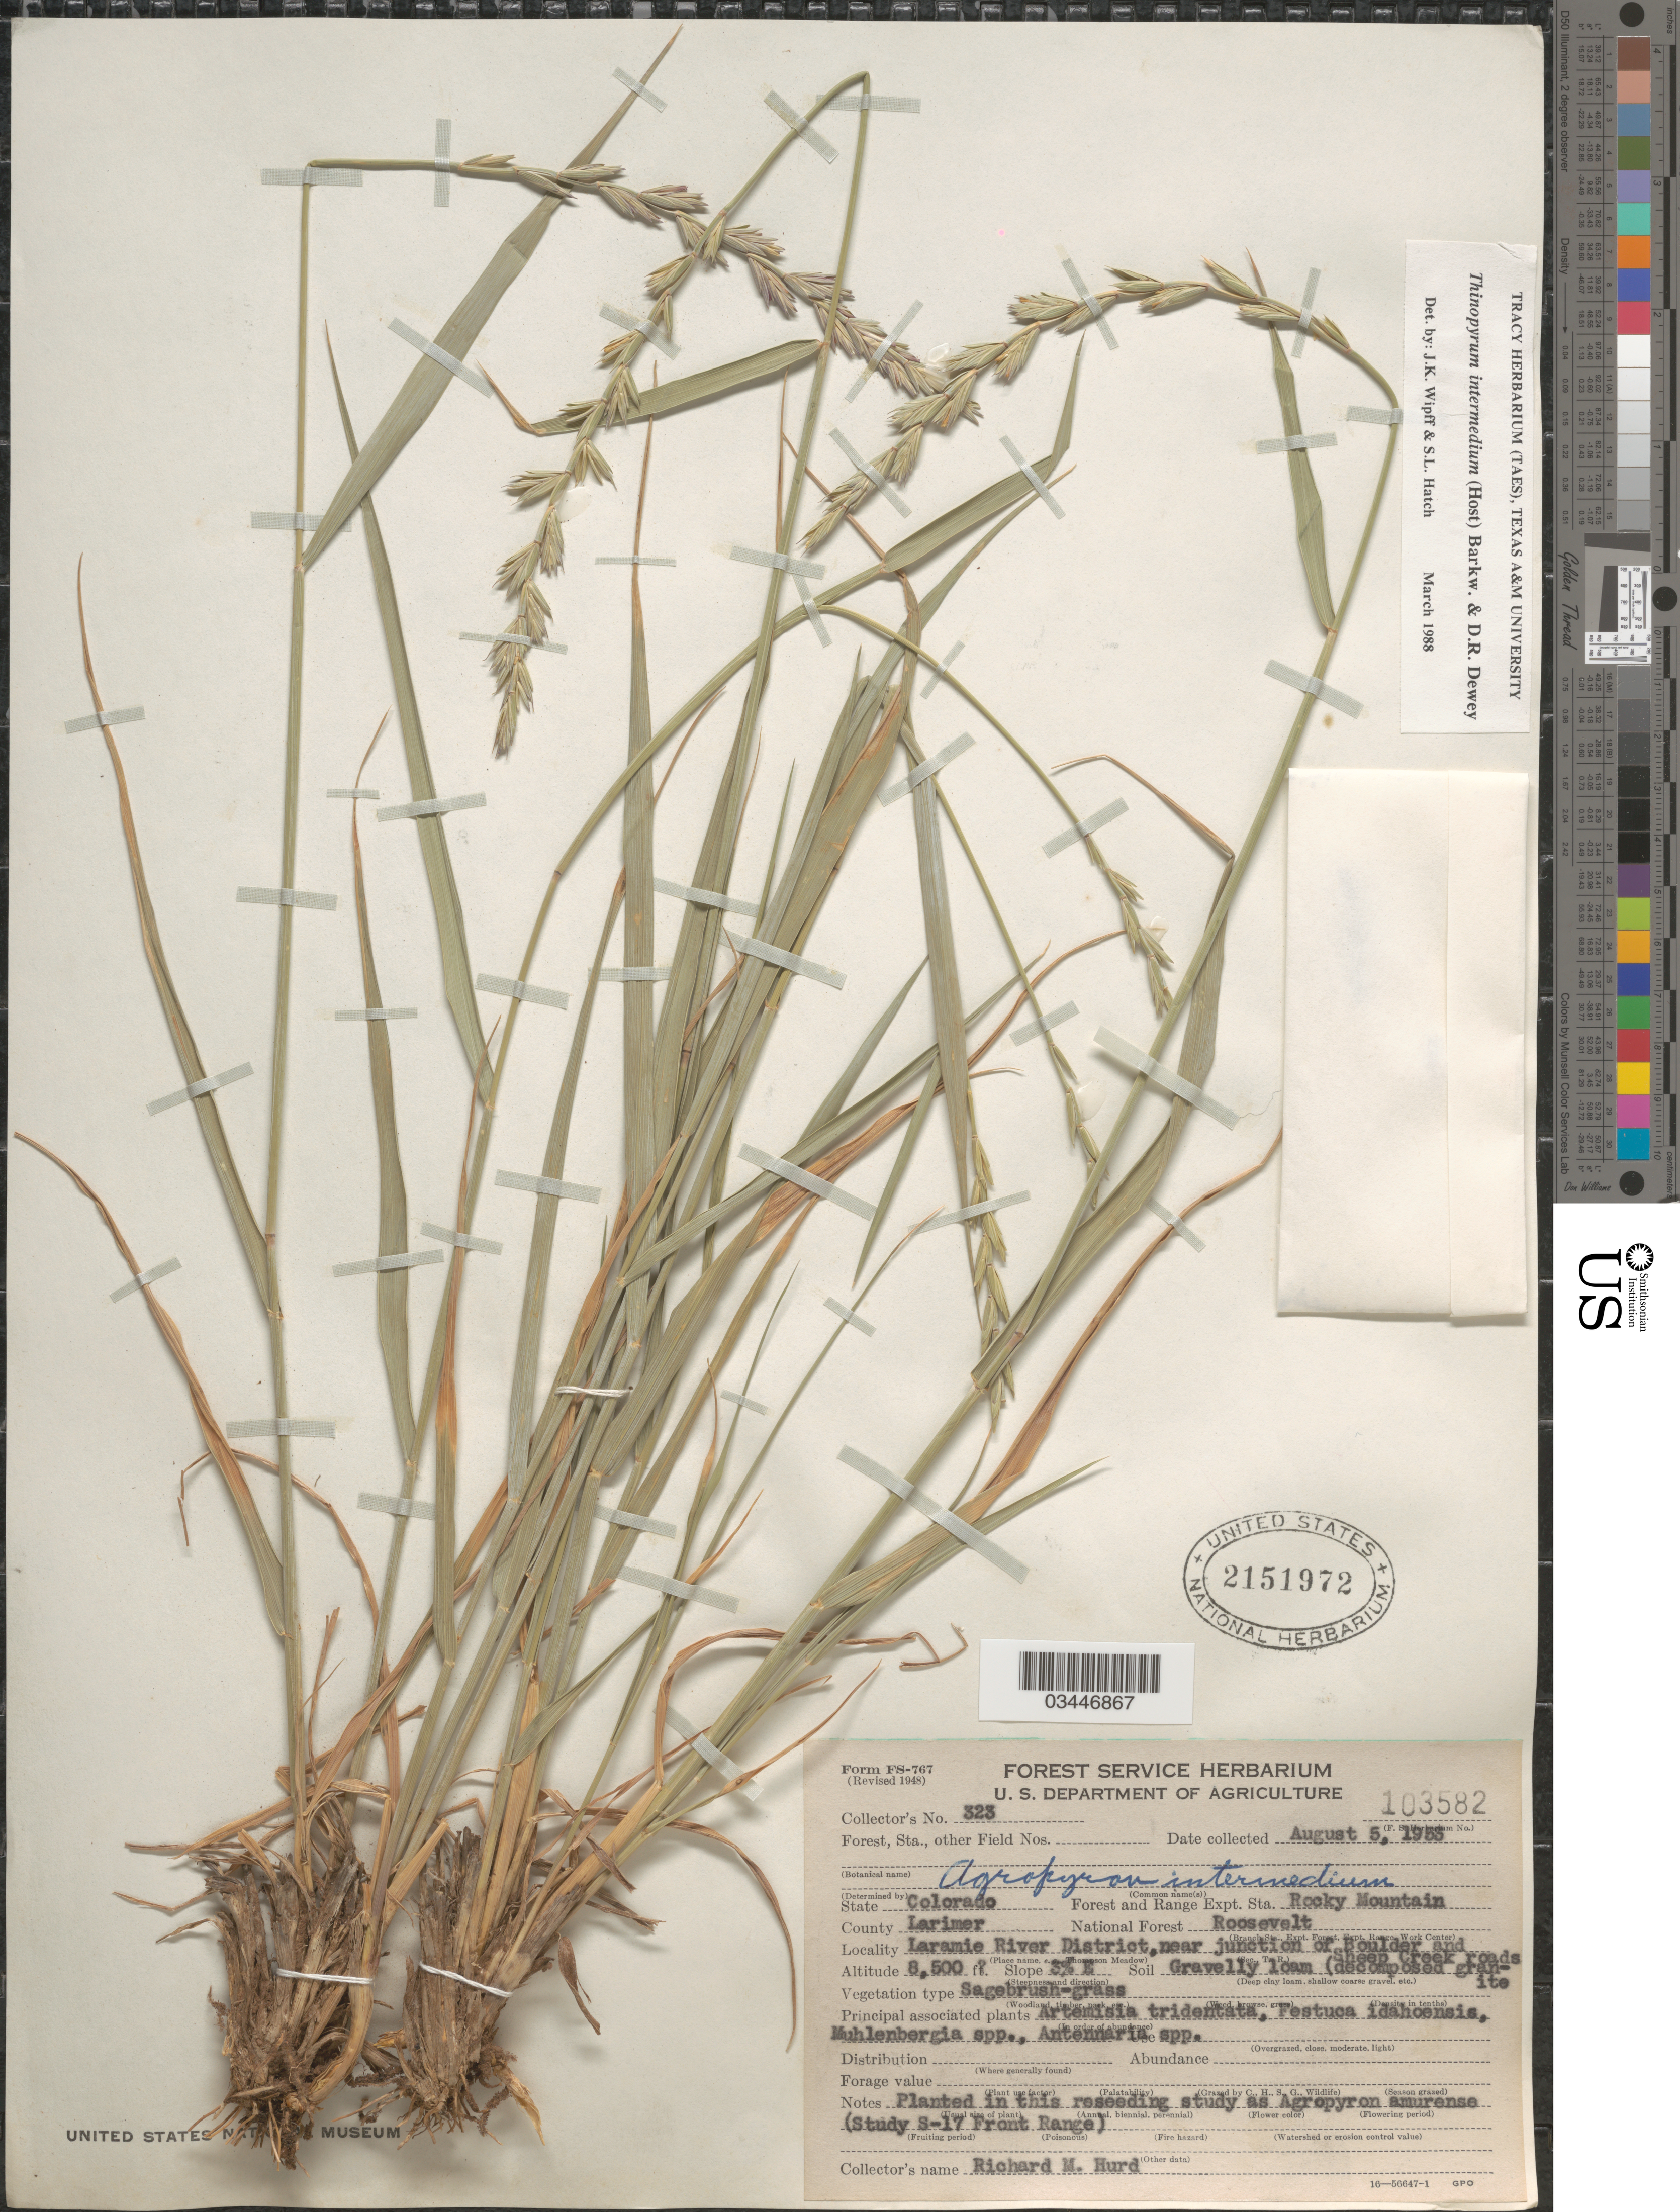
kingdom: Plantae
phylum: Tracheophyta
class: Liliopsida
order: Poales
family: Poaceae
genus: Aegilops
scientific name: Aegilops sp.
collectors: R. Hurd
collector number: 323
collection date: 1953-08-05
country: United States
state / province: Colorado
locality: Forest and Range Expt. Sta. Rocky Mountain. County Larimer. National Forest Roosevelt. Laramie River District, near junction of Boulder and Sheep Creek roads. Slope 3% E.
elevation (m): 2591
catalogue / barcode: US 2151972